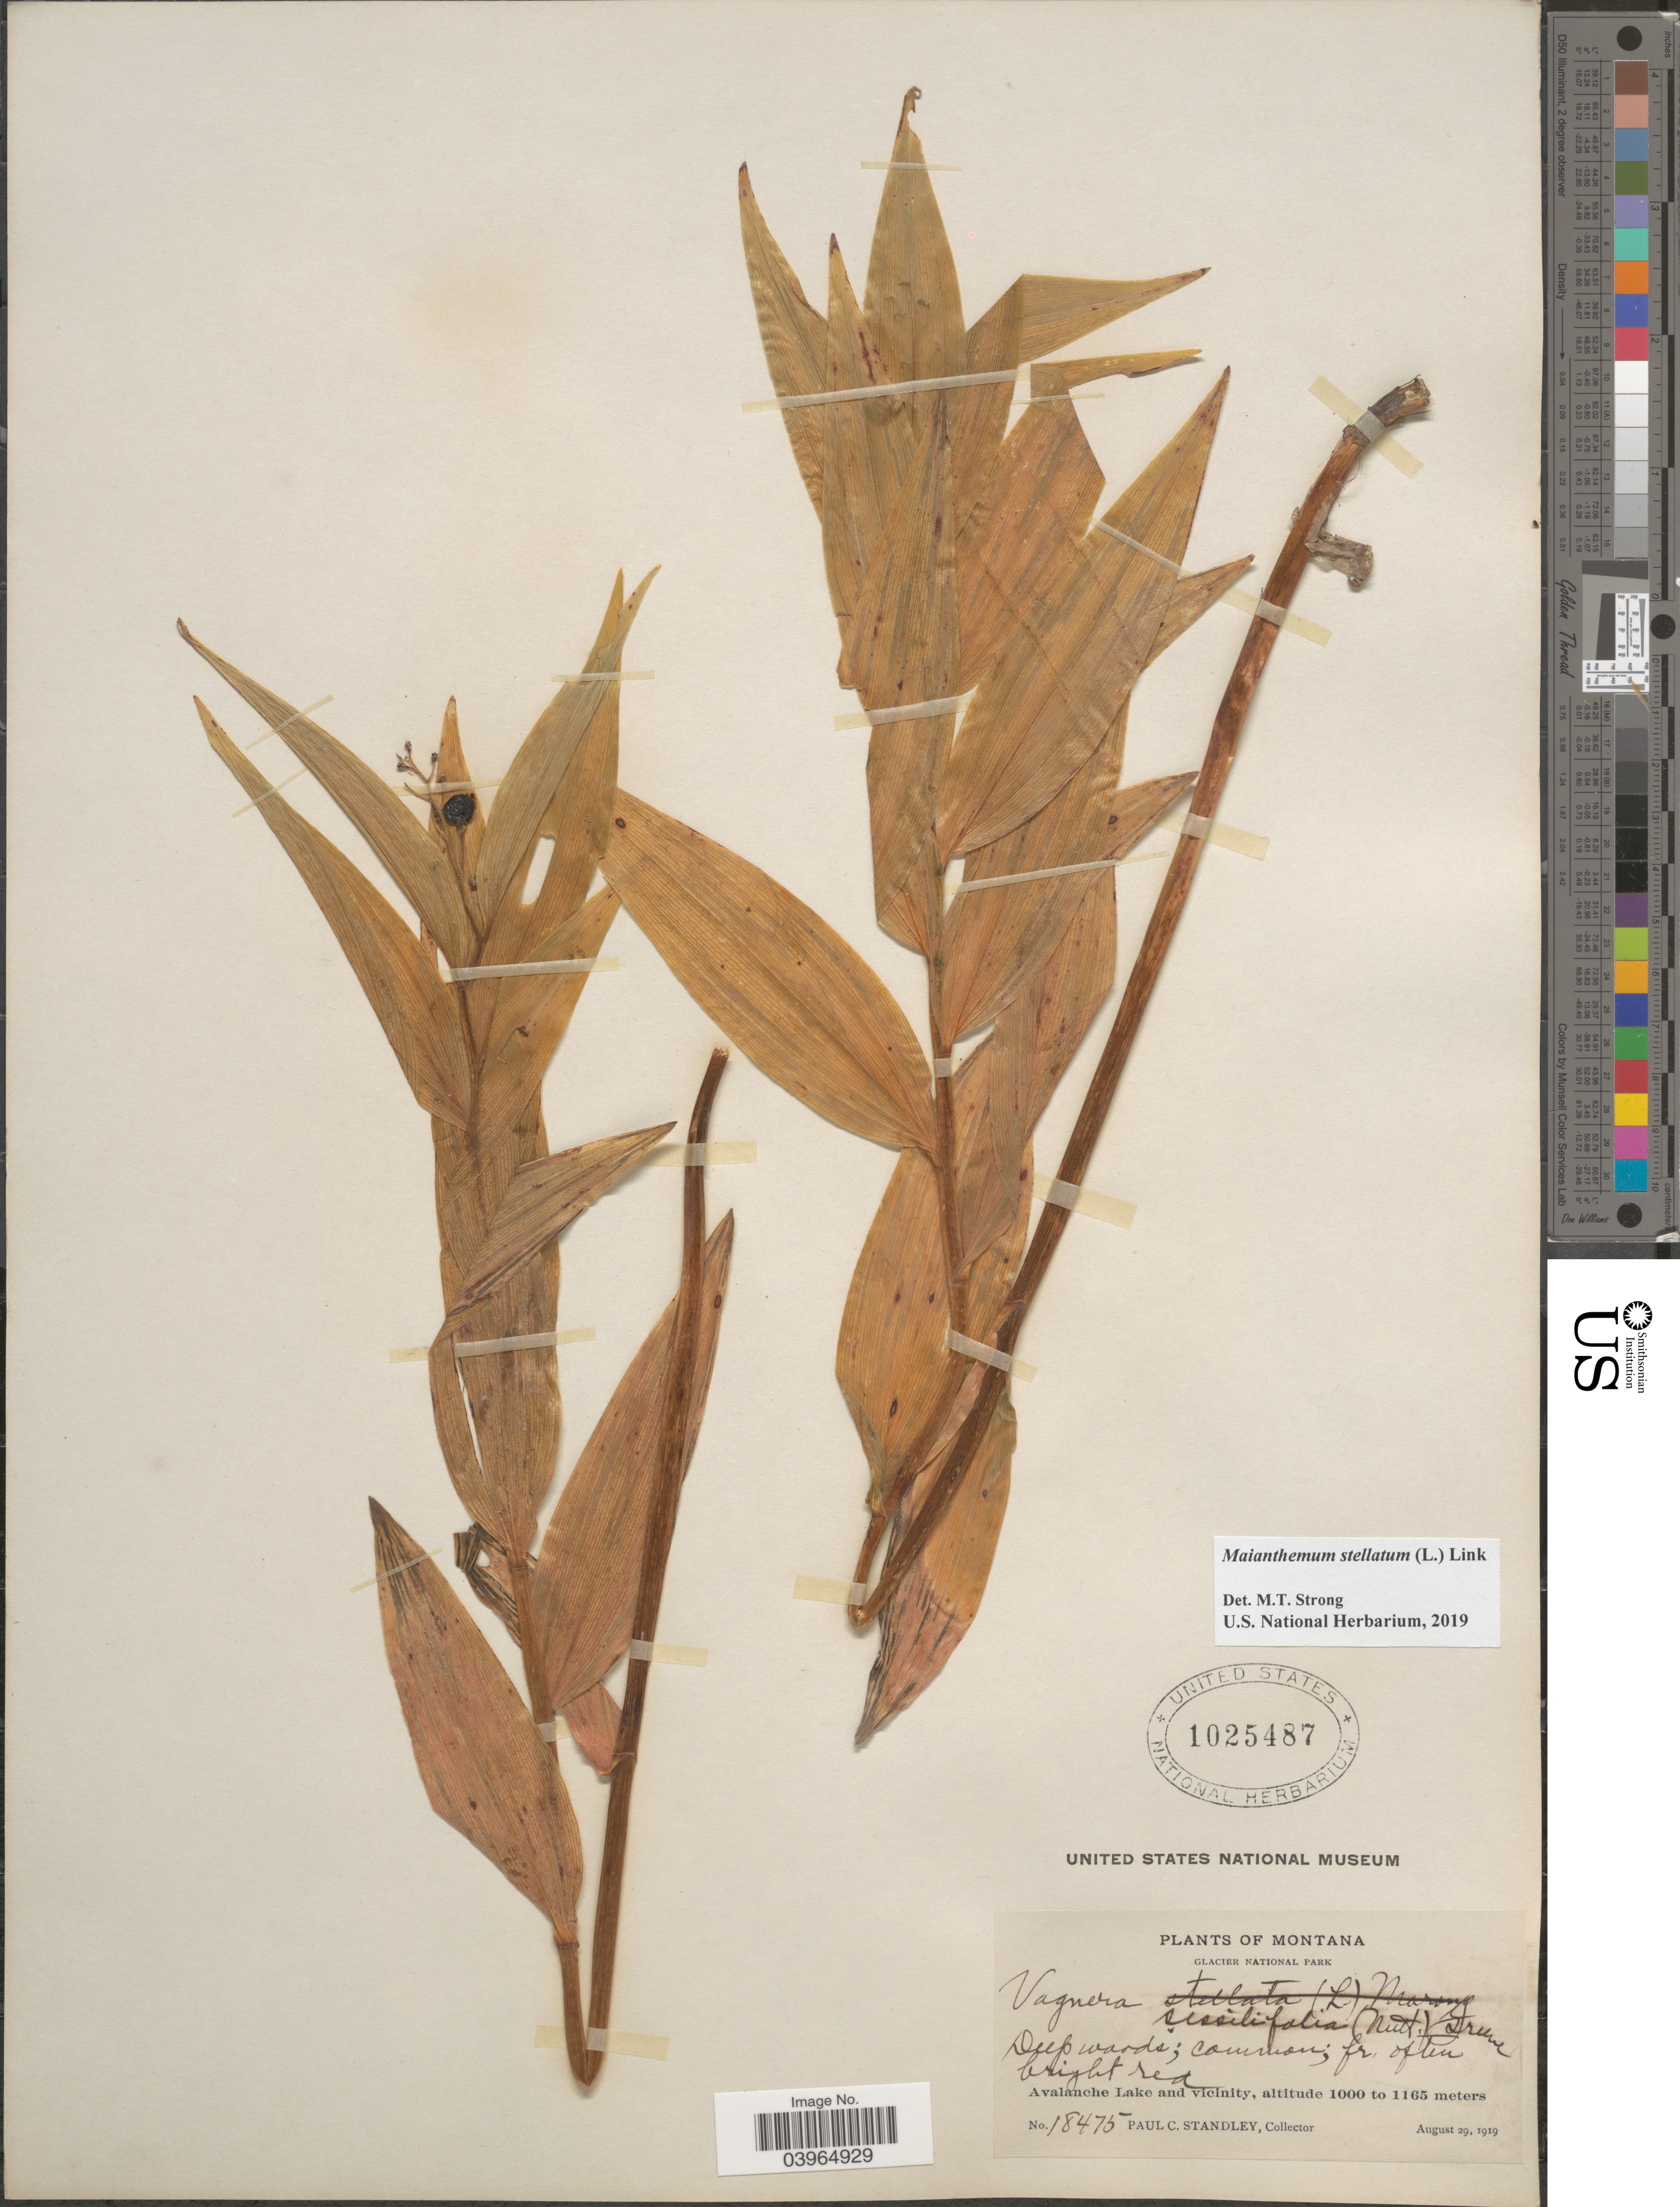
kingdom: Plantae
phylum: Tracheophyta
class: Liliopsida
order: Asparagales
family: Asparagaceae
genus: Maianthemum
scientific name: Maianthemum stellatum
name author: (L.) Link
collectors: P. C. Standley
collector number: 18475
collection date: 1919-08-29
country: United States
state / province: Montana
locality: Glacier National Park. Avalanche Lake and vicinity.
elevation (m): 1000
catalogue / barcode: US 1025487